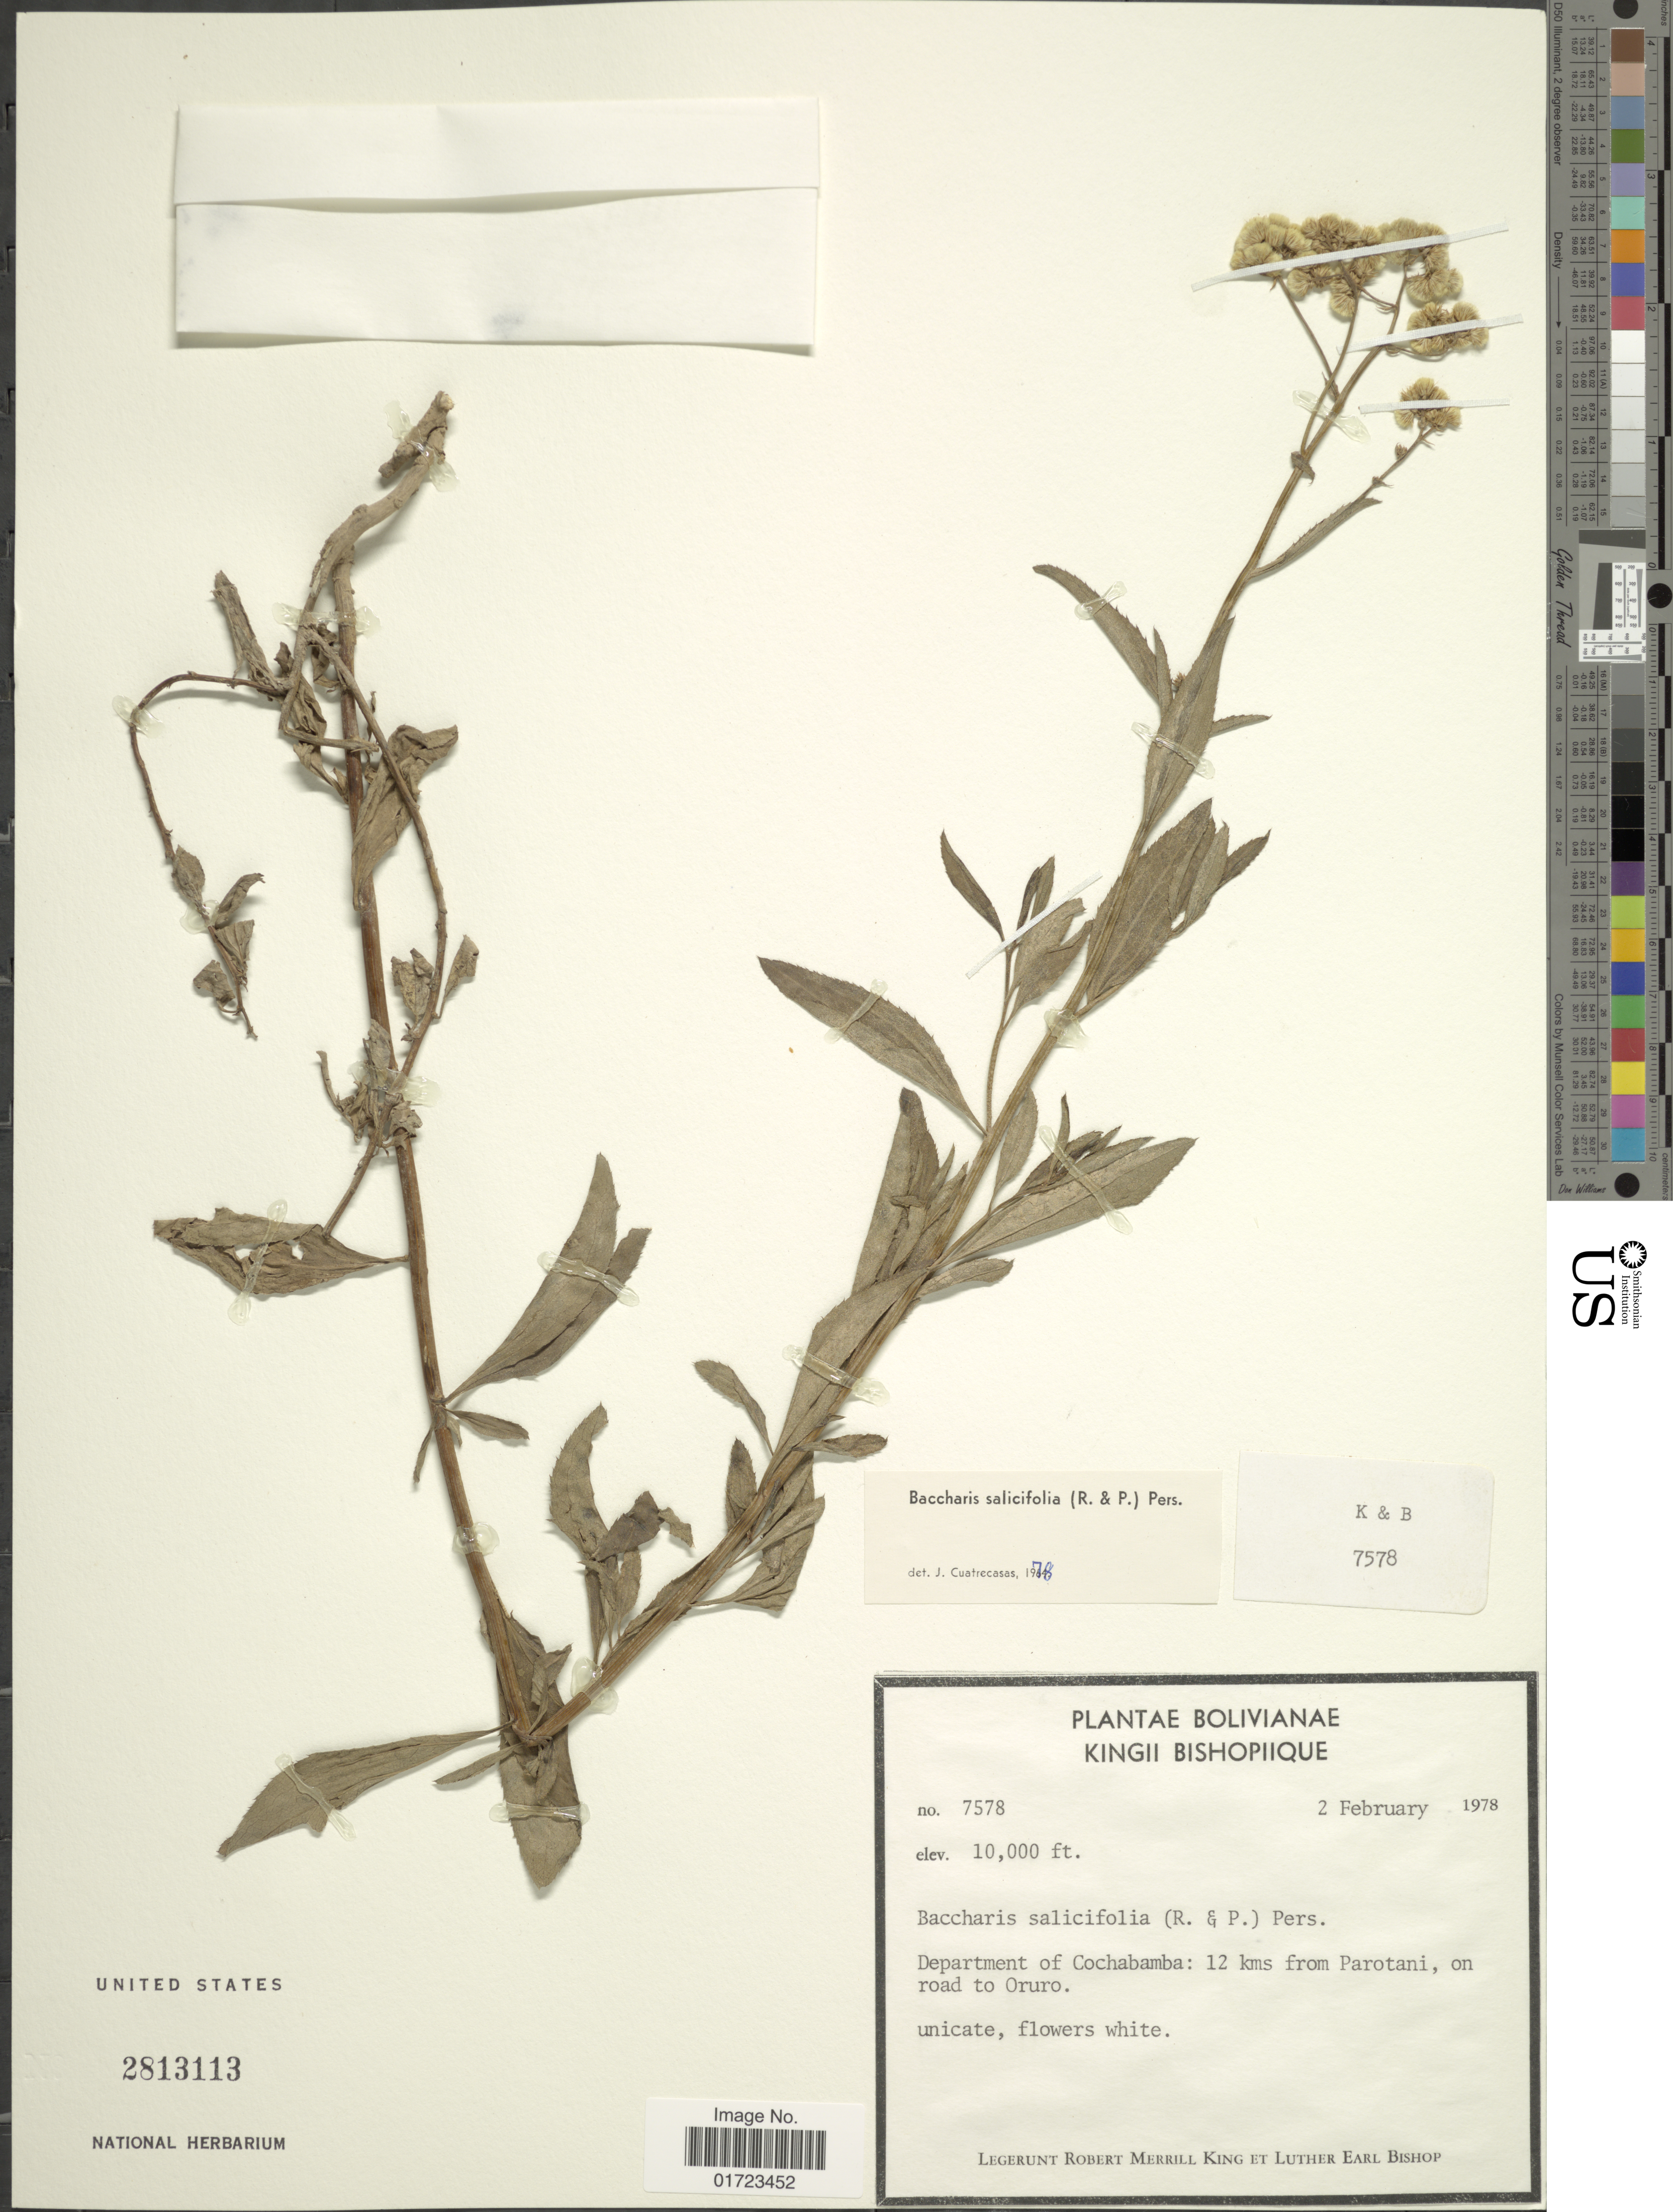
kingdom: Plantae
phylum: Tracheophyta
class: Magnoliopsida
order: Asterales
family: Asteraceae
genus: Baccharis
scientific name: Baccharis salicifolia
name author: (Ruiz & Pav.) Pers.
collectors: R. M. King & L. E. Bishop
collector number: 7578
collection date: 1978-02-02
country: Bolivia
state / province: Cochabamba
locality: Department of Cochabamba: 12 kms from Parortani, on road to Oruro.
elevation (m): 3048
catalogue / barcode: US 2813113